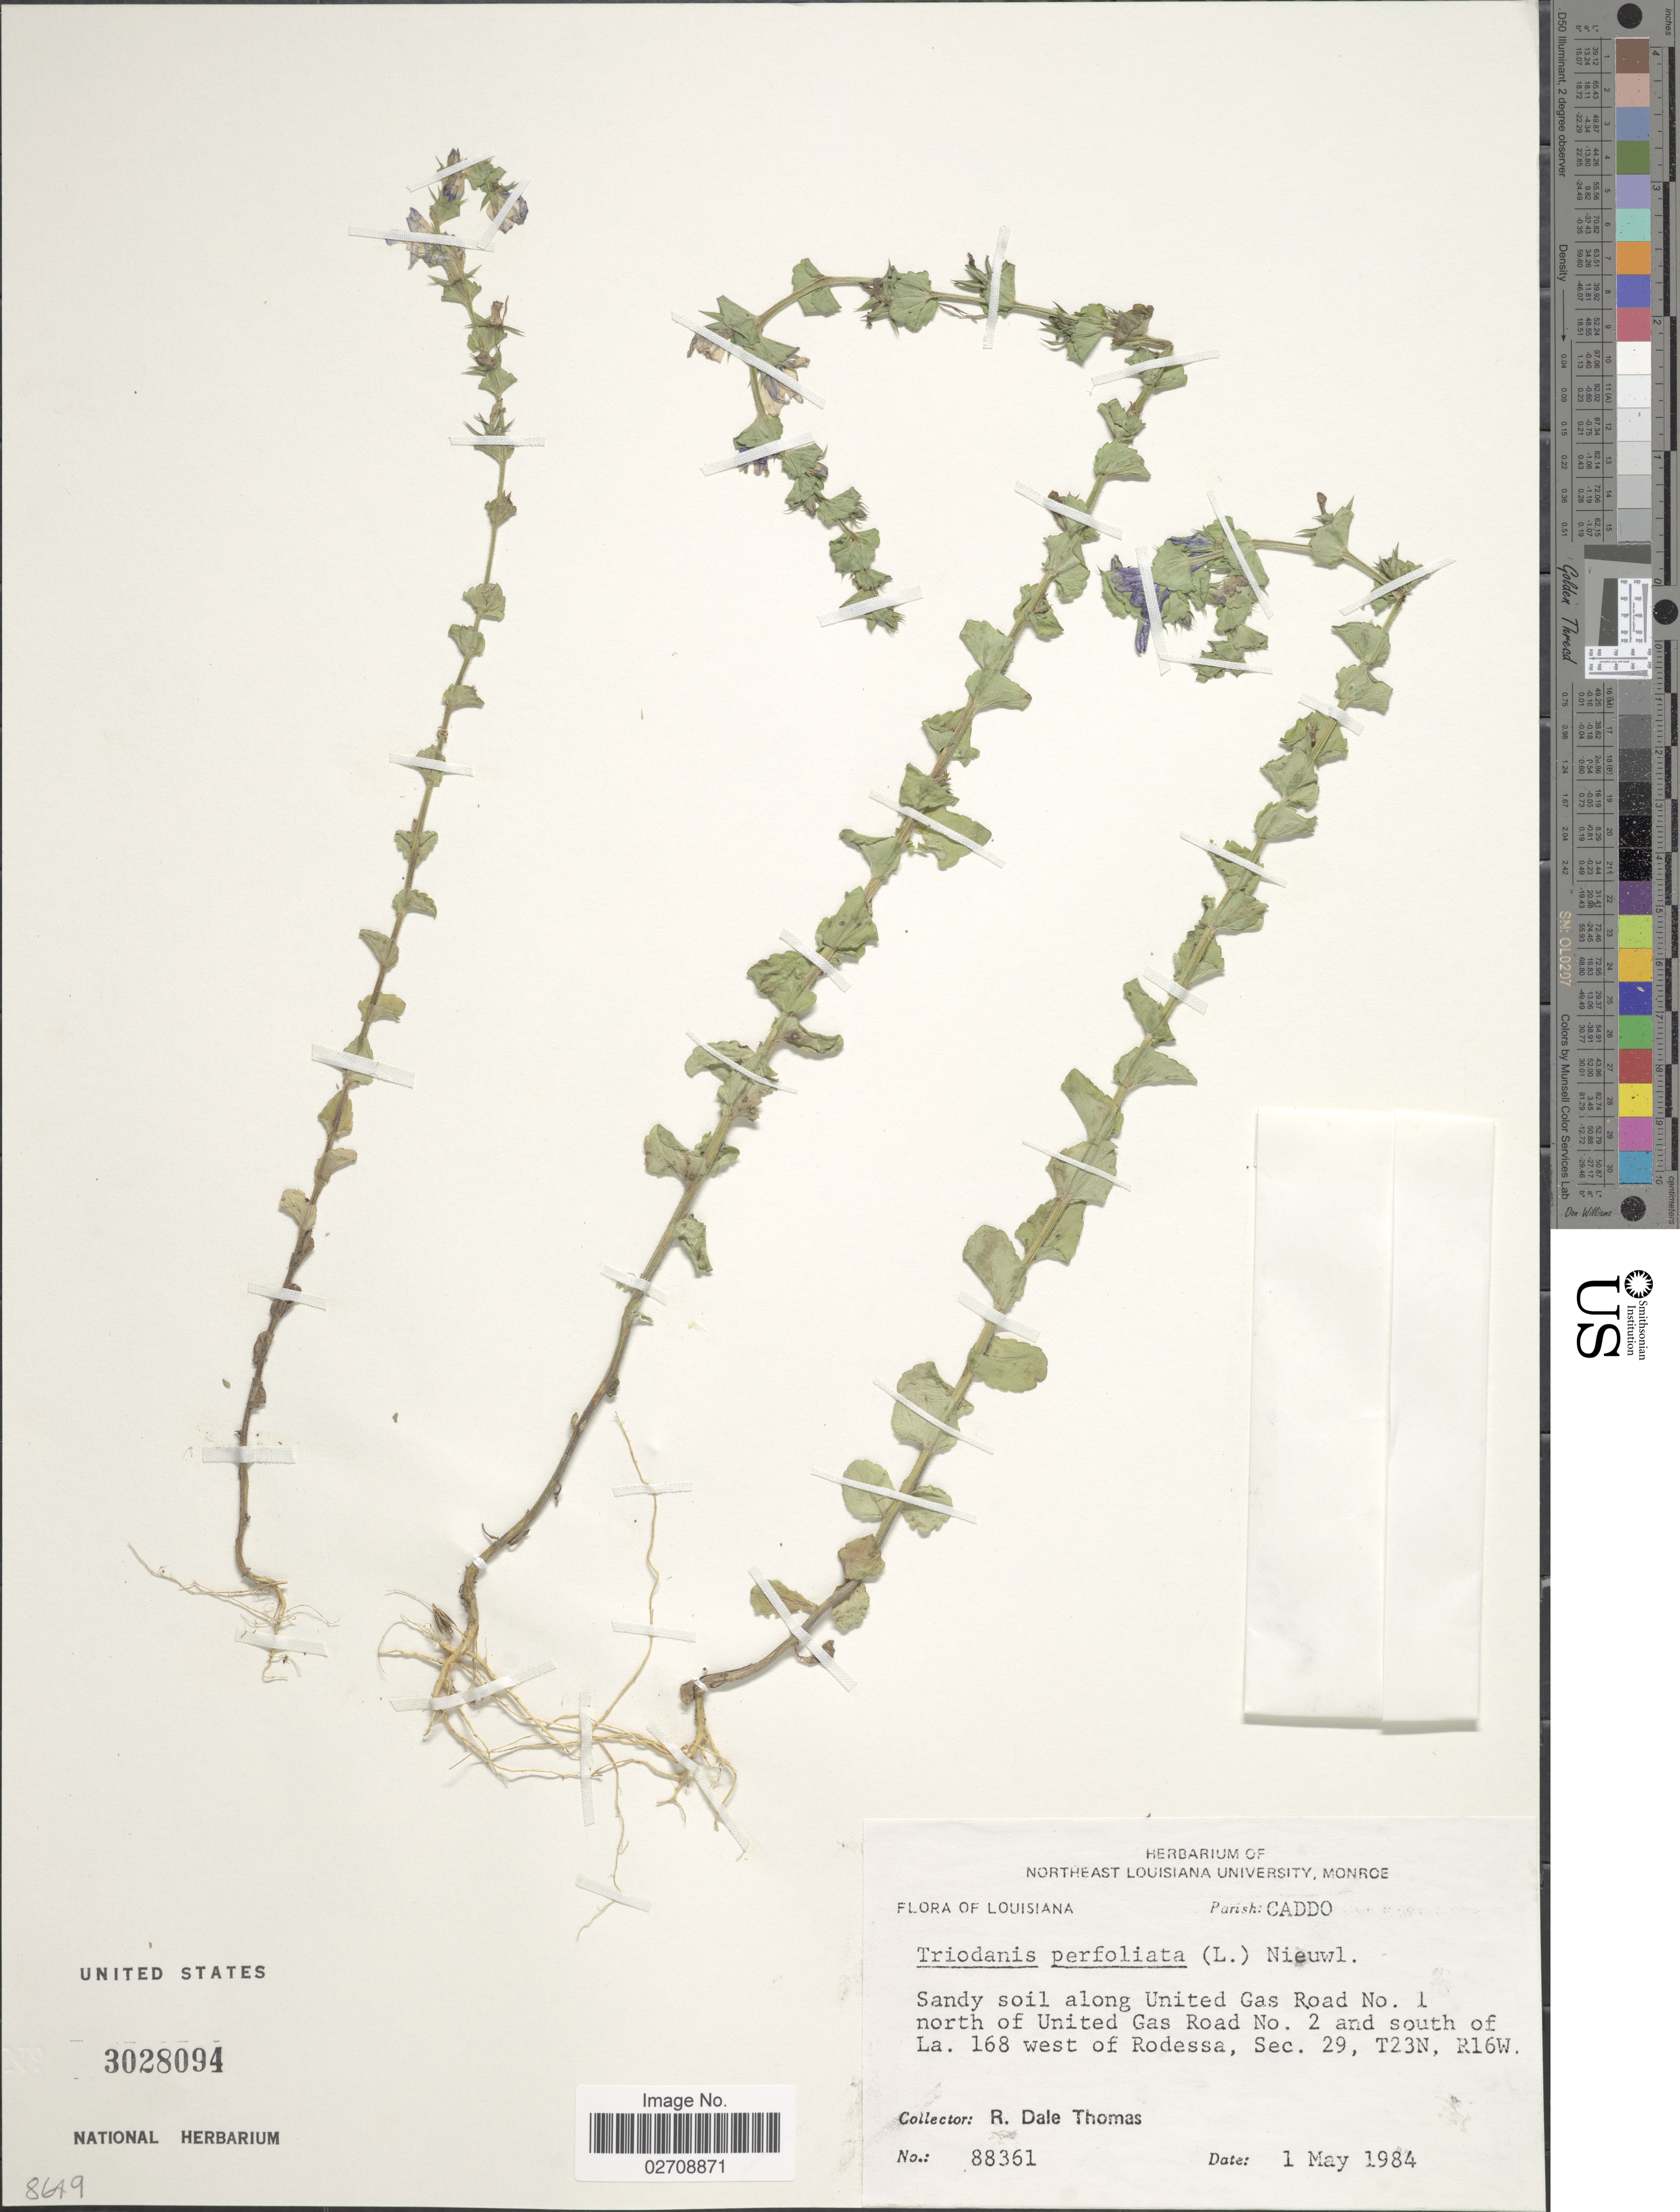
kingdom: Plantae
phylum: Tracheophyta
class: Magnoliopsida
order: Asterales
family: Campanulaceae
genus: Triodanis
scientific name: Triodanis perfoliata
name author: (L.) Nieuwl.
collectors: R. Thomas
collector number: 88361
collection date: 1984-05-01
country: United States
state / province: Louisiana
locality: Parish: Caddo, Sandy soil along United Gas Road No. 1, north of UNited Gas Road No. 2 and south of La. 168 west of Rodesa, Sec. 29, T23N, R16W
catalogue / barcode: US 3028094